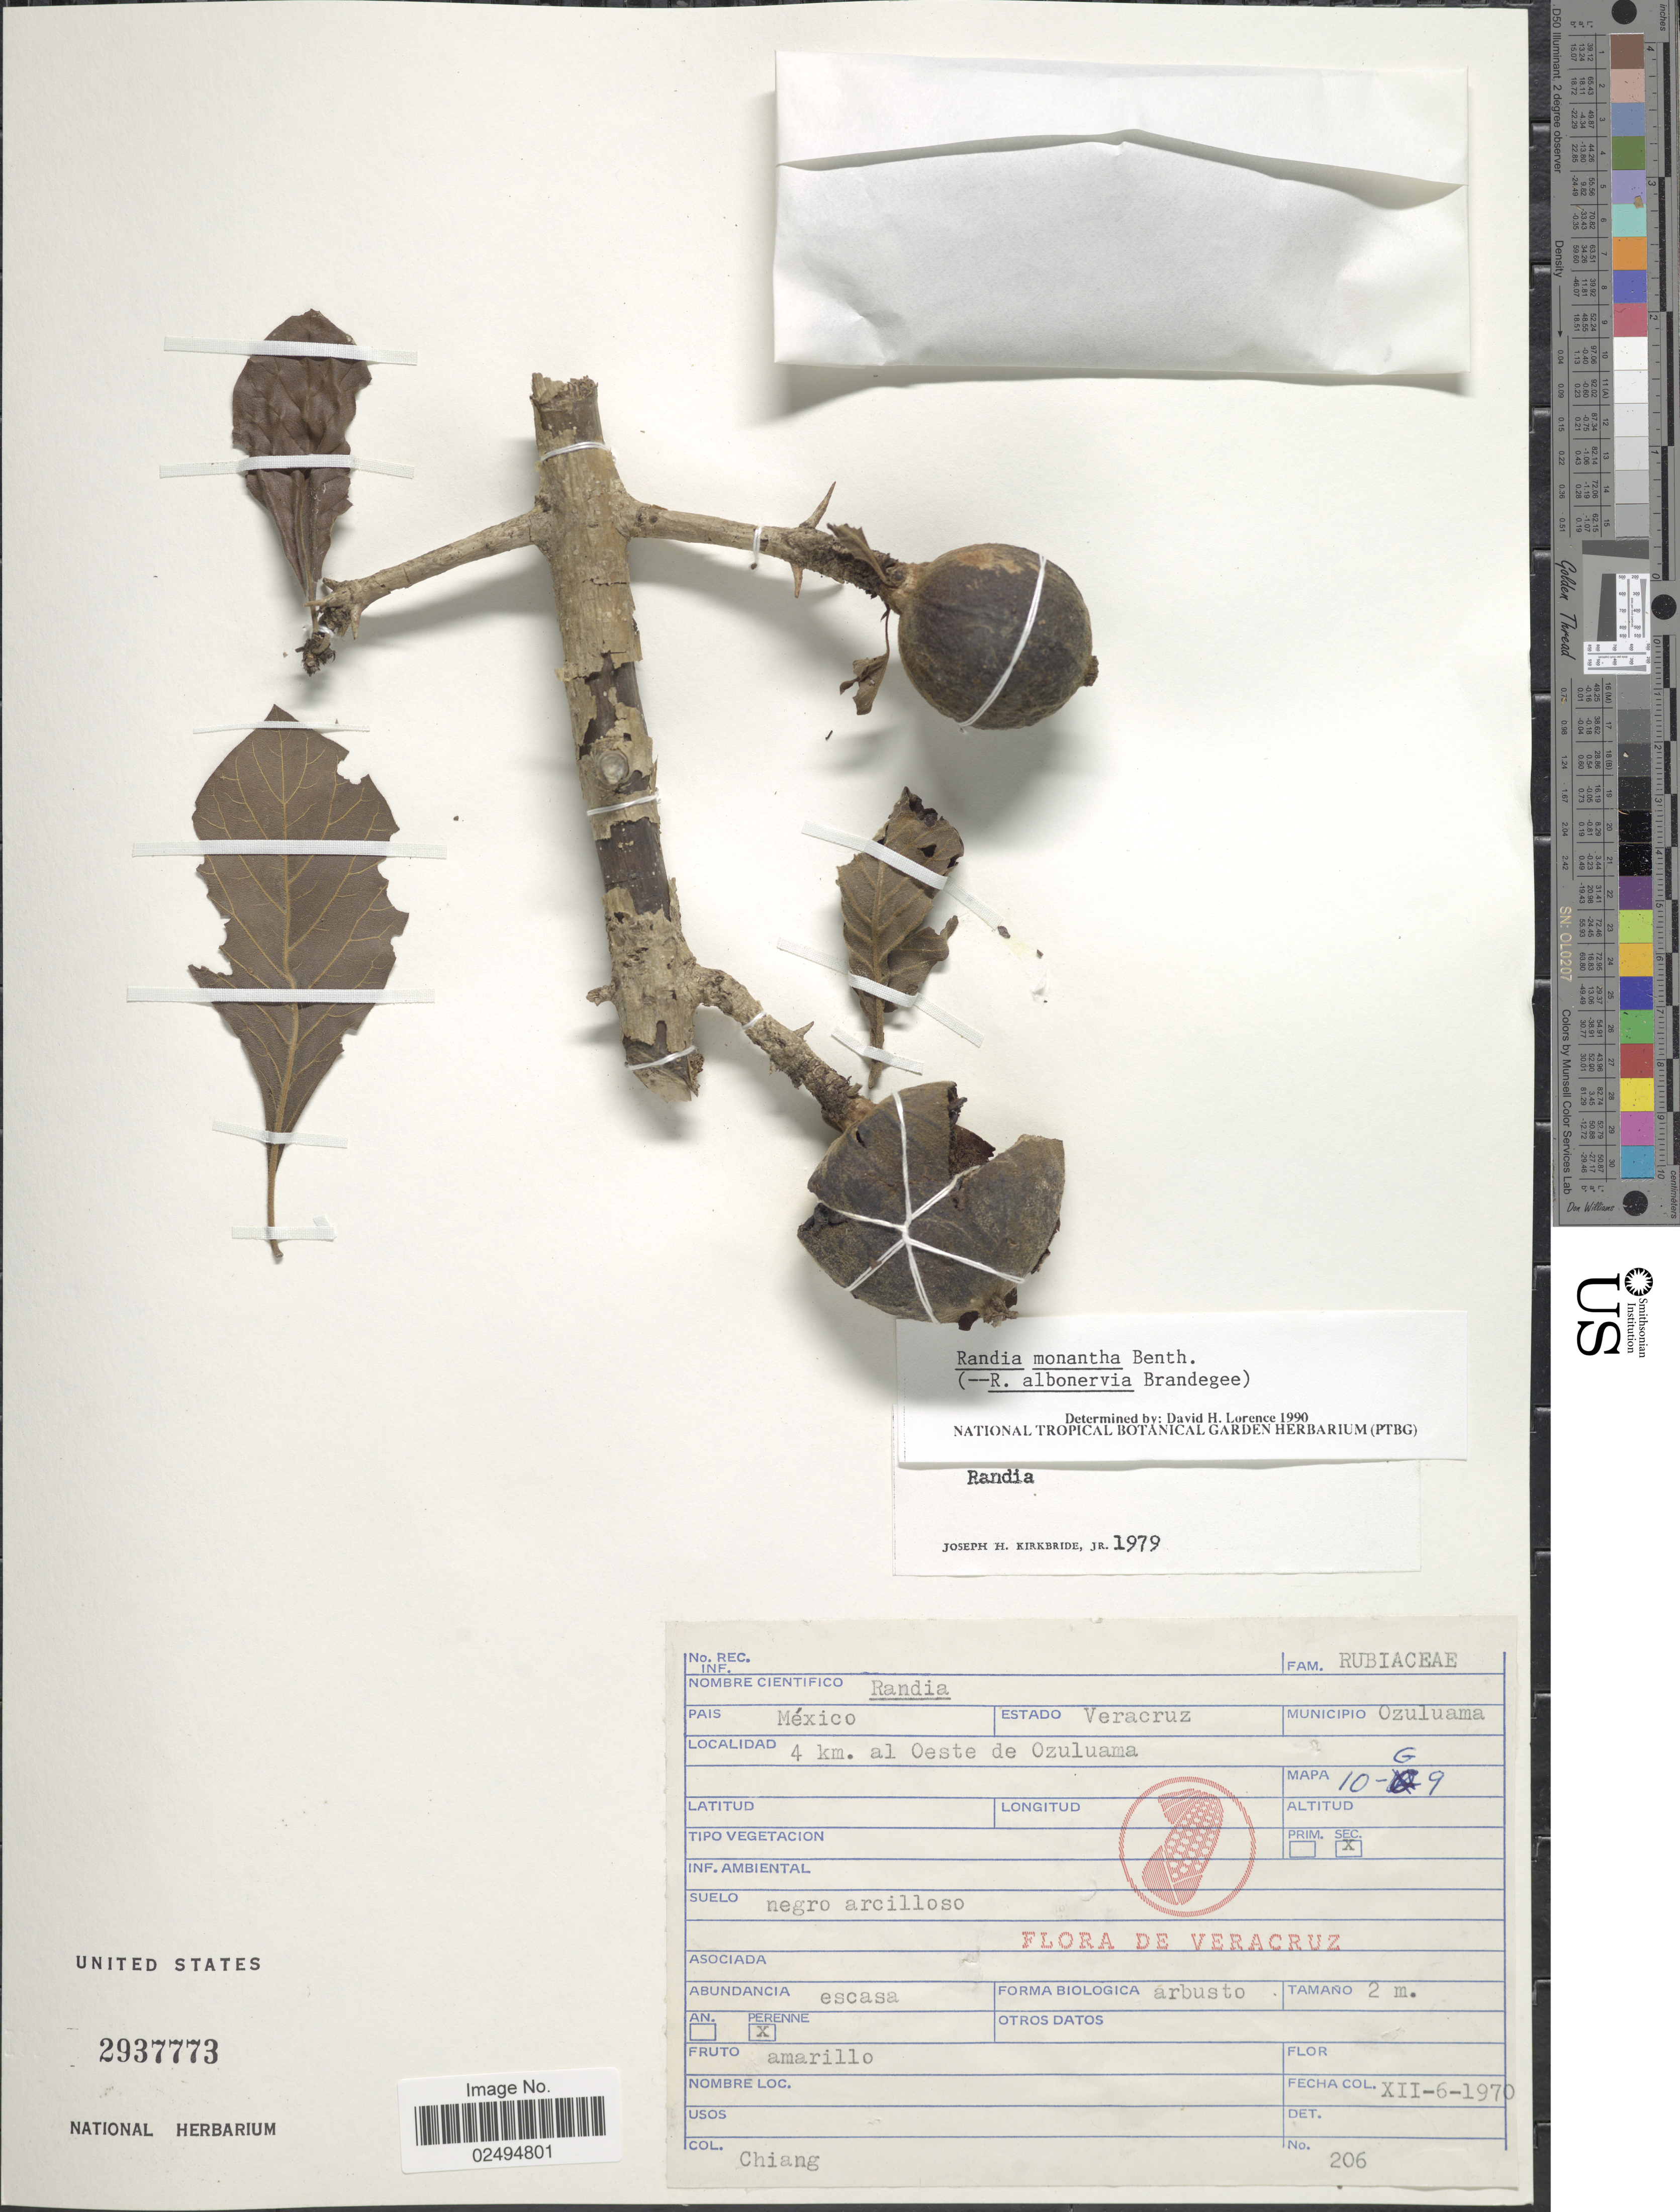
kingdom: Plantae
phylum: Tracheophyta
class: Magnoliopsida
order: Gentianales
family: Rubiaceae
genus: Randia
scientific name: Randia monantha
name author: Benth.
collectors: -. Chiang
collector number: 206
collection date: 1970-12-06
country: Mexico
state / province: Veracruz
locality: Estado Veracruzs, Municpio Ozuluama, 4 km. al Oeste de Ozuluama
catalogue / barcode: US 2937773